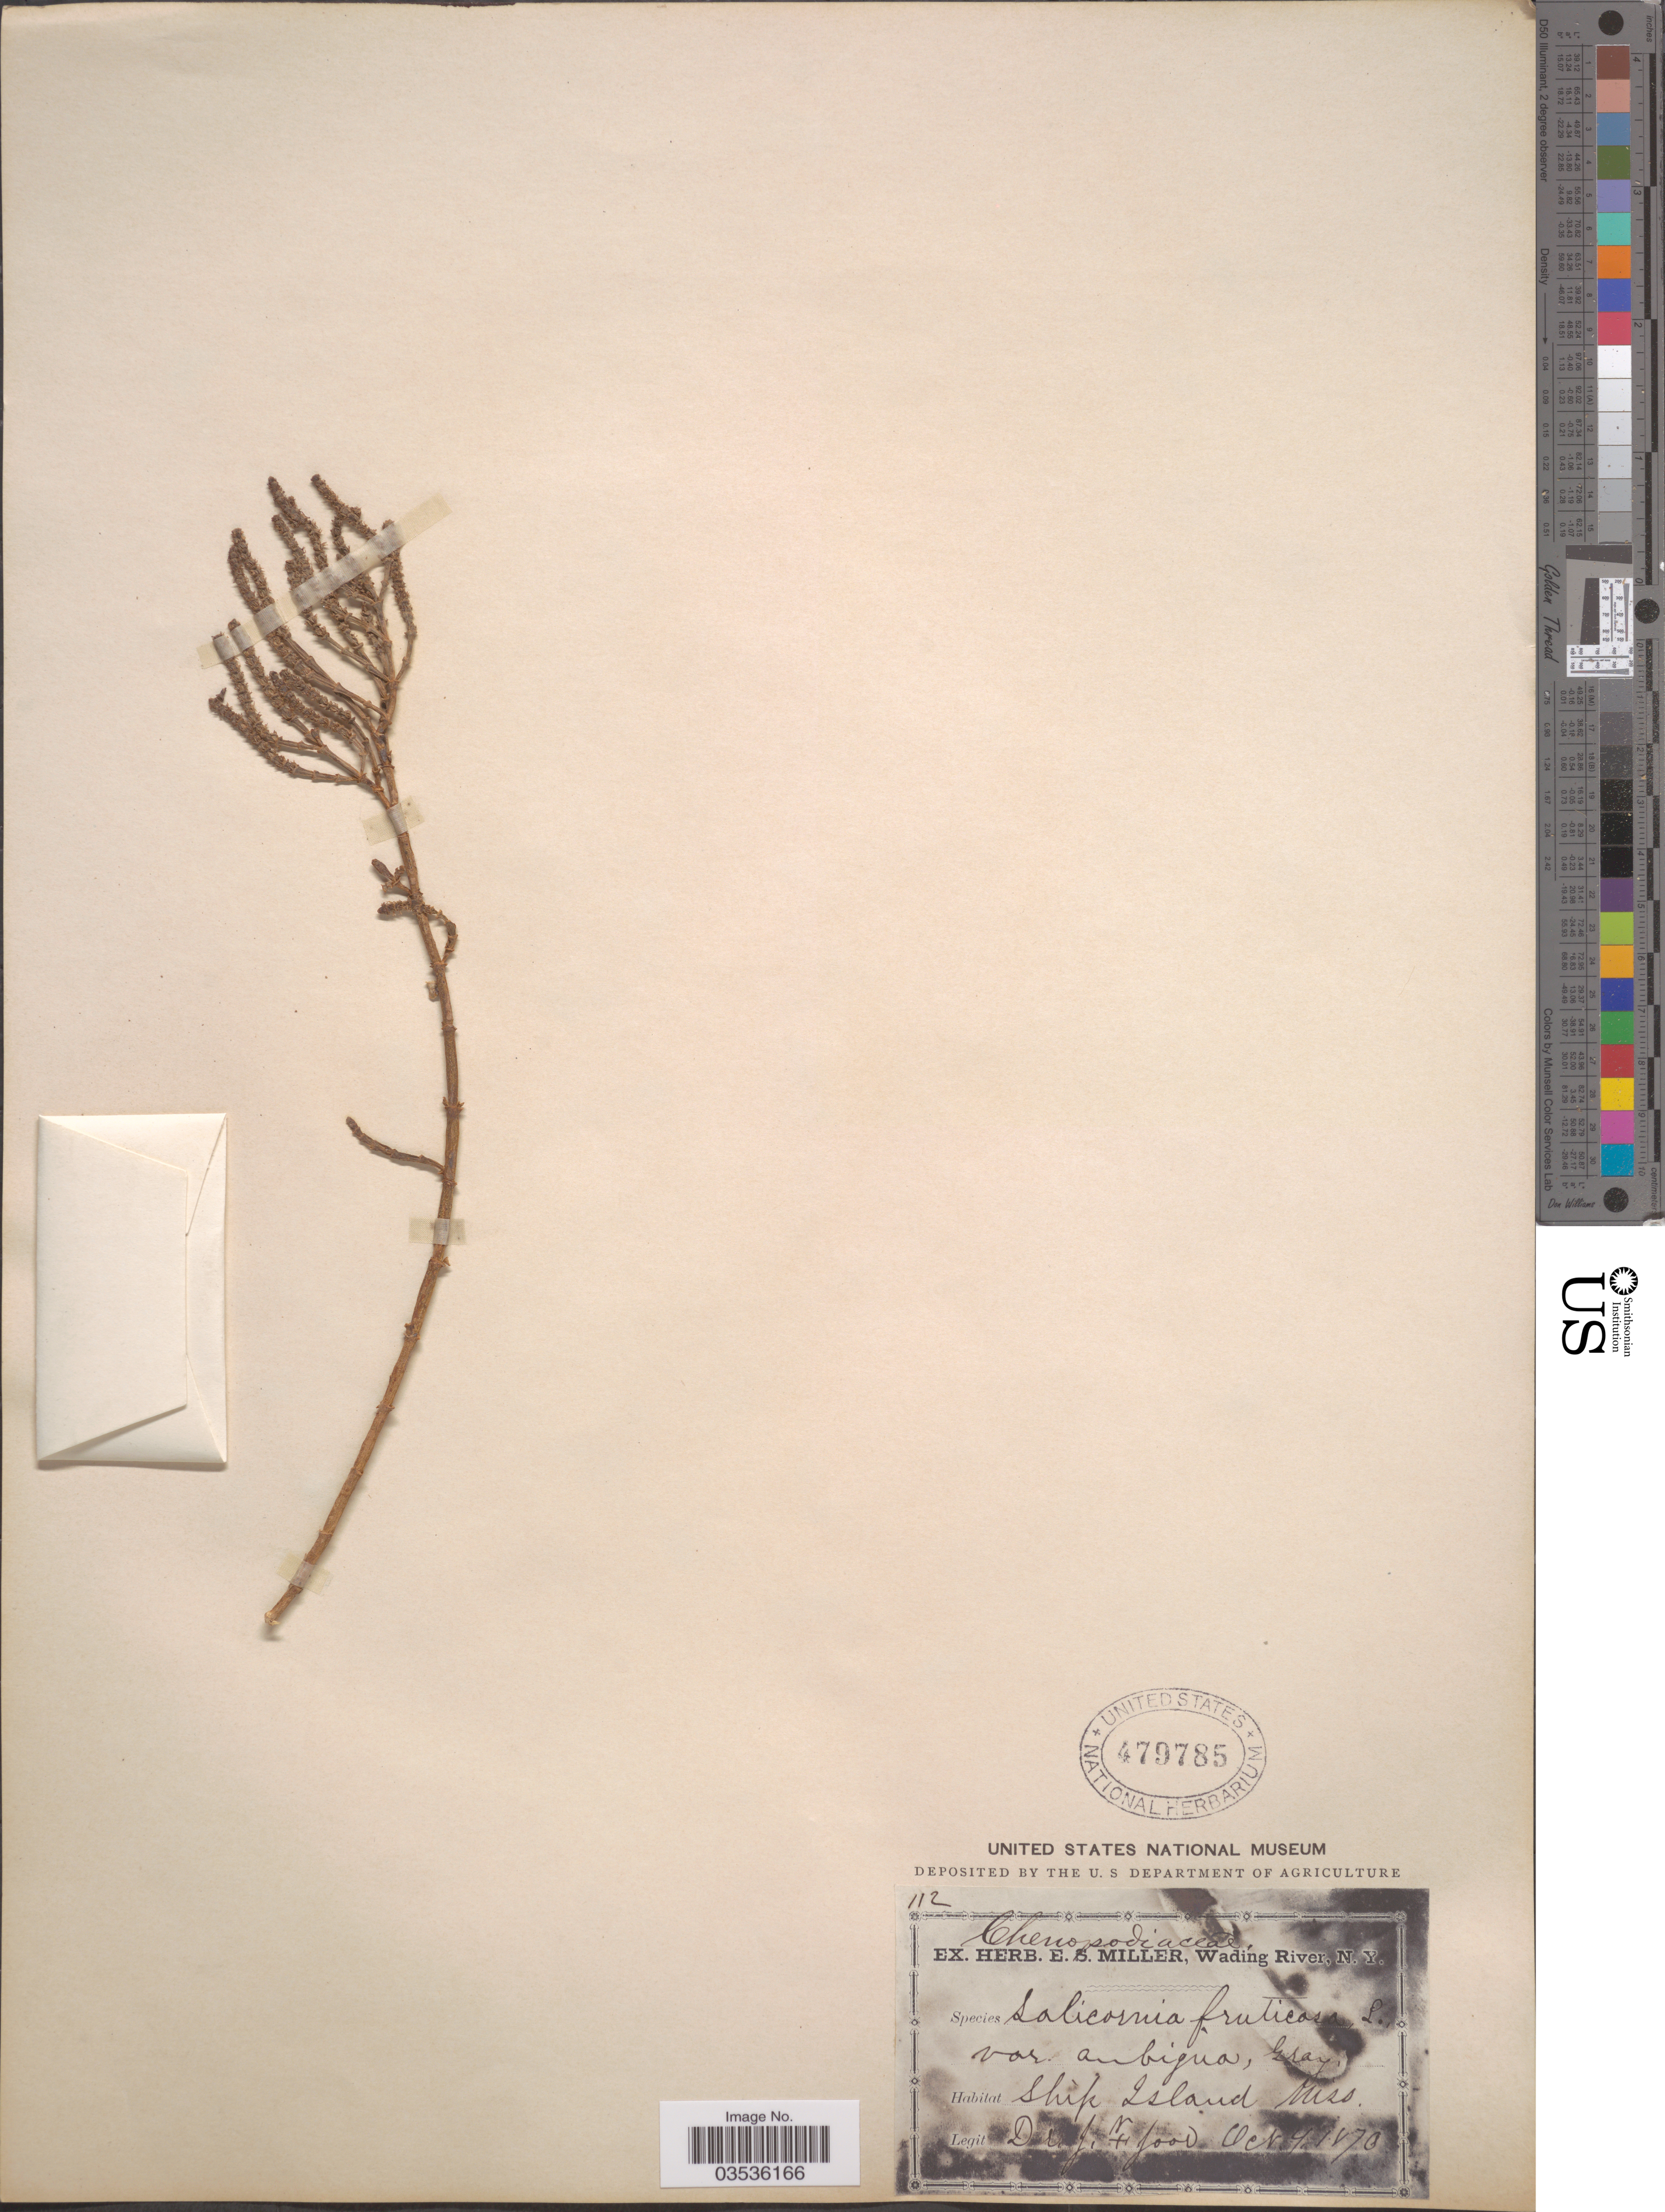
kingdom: Plantae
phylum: Tracheophyta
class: Magnoliopsida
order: Caryophyllales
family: Amaranthaceae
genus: Salicornia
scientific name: Salicornia ambigua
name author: Michx.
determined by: Strong, Mark T., (BOT), Smithsonian Institution - National Museum of Natural History (UNITED STATES)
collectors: J. F. Joor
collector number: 112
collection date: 1870-10-04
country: United States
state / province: Mississippi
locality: Ship Island.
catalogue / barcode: US 479785